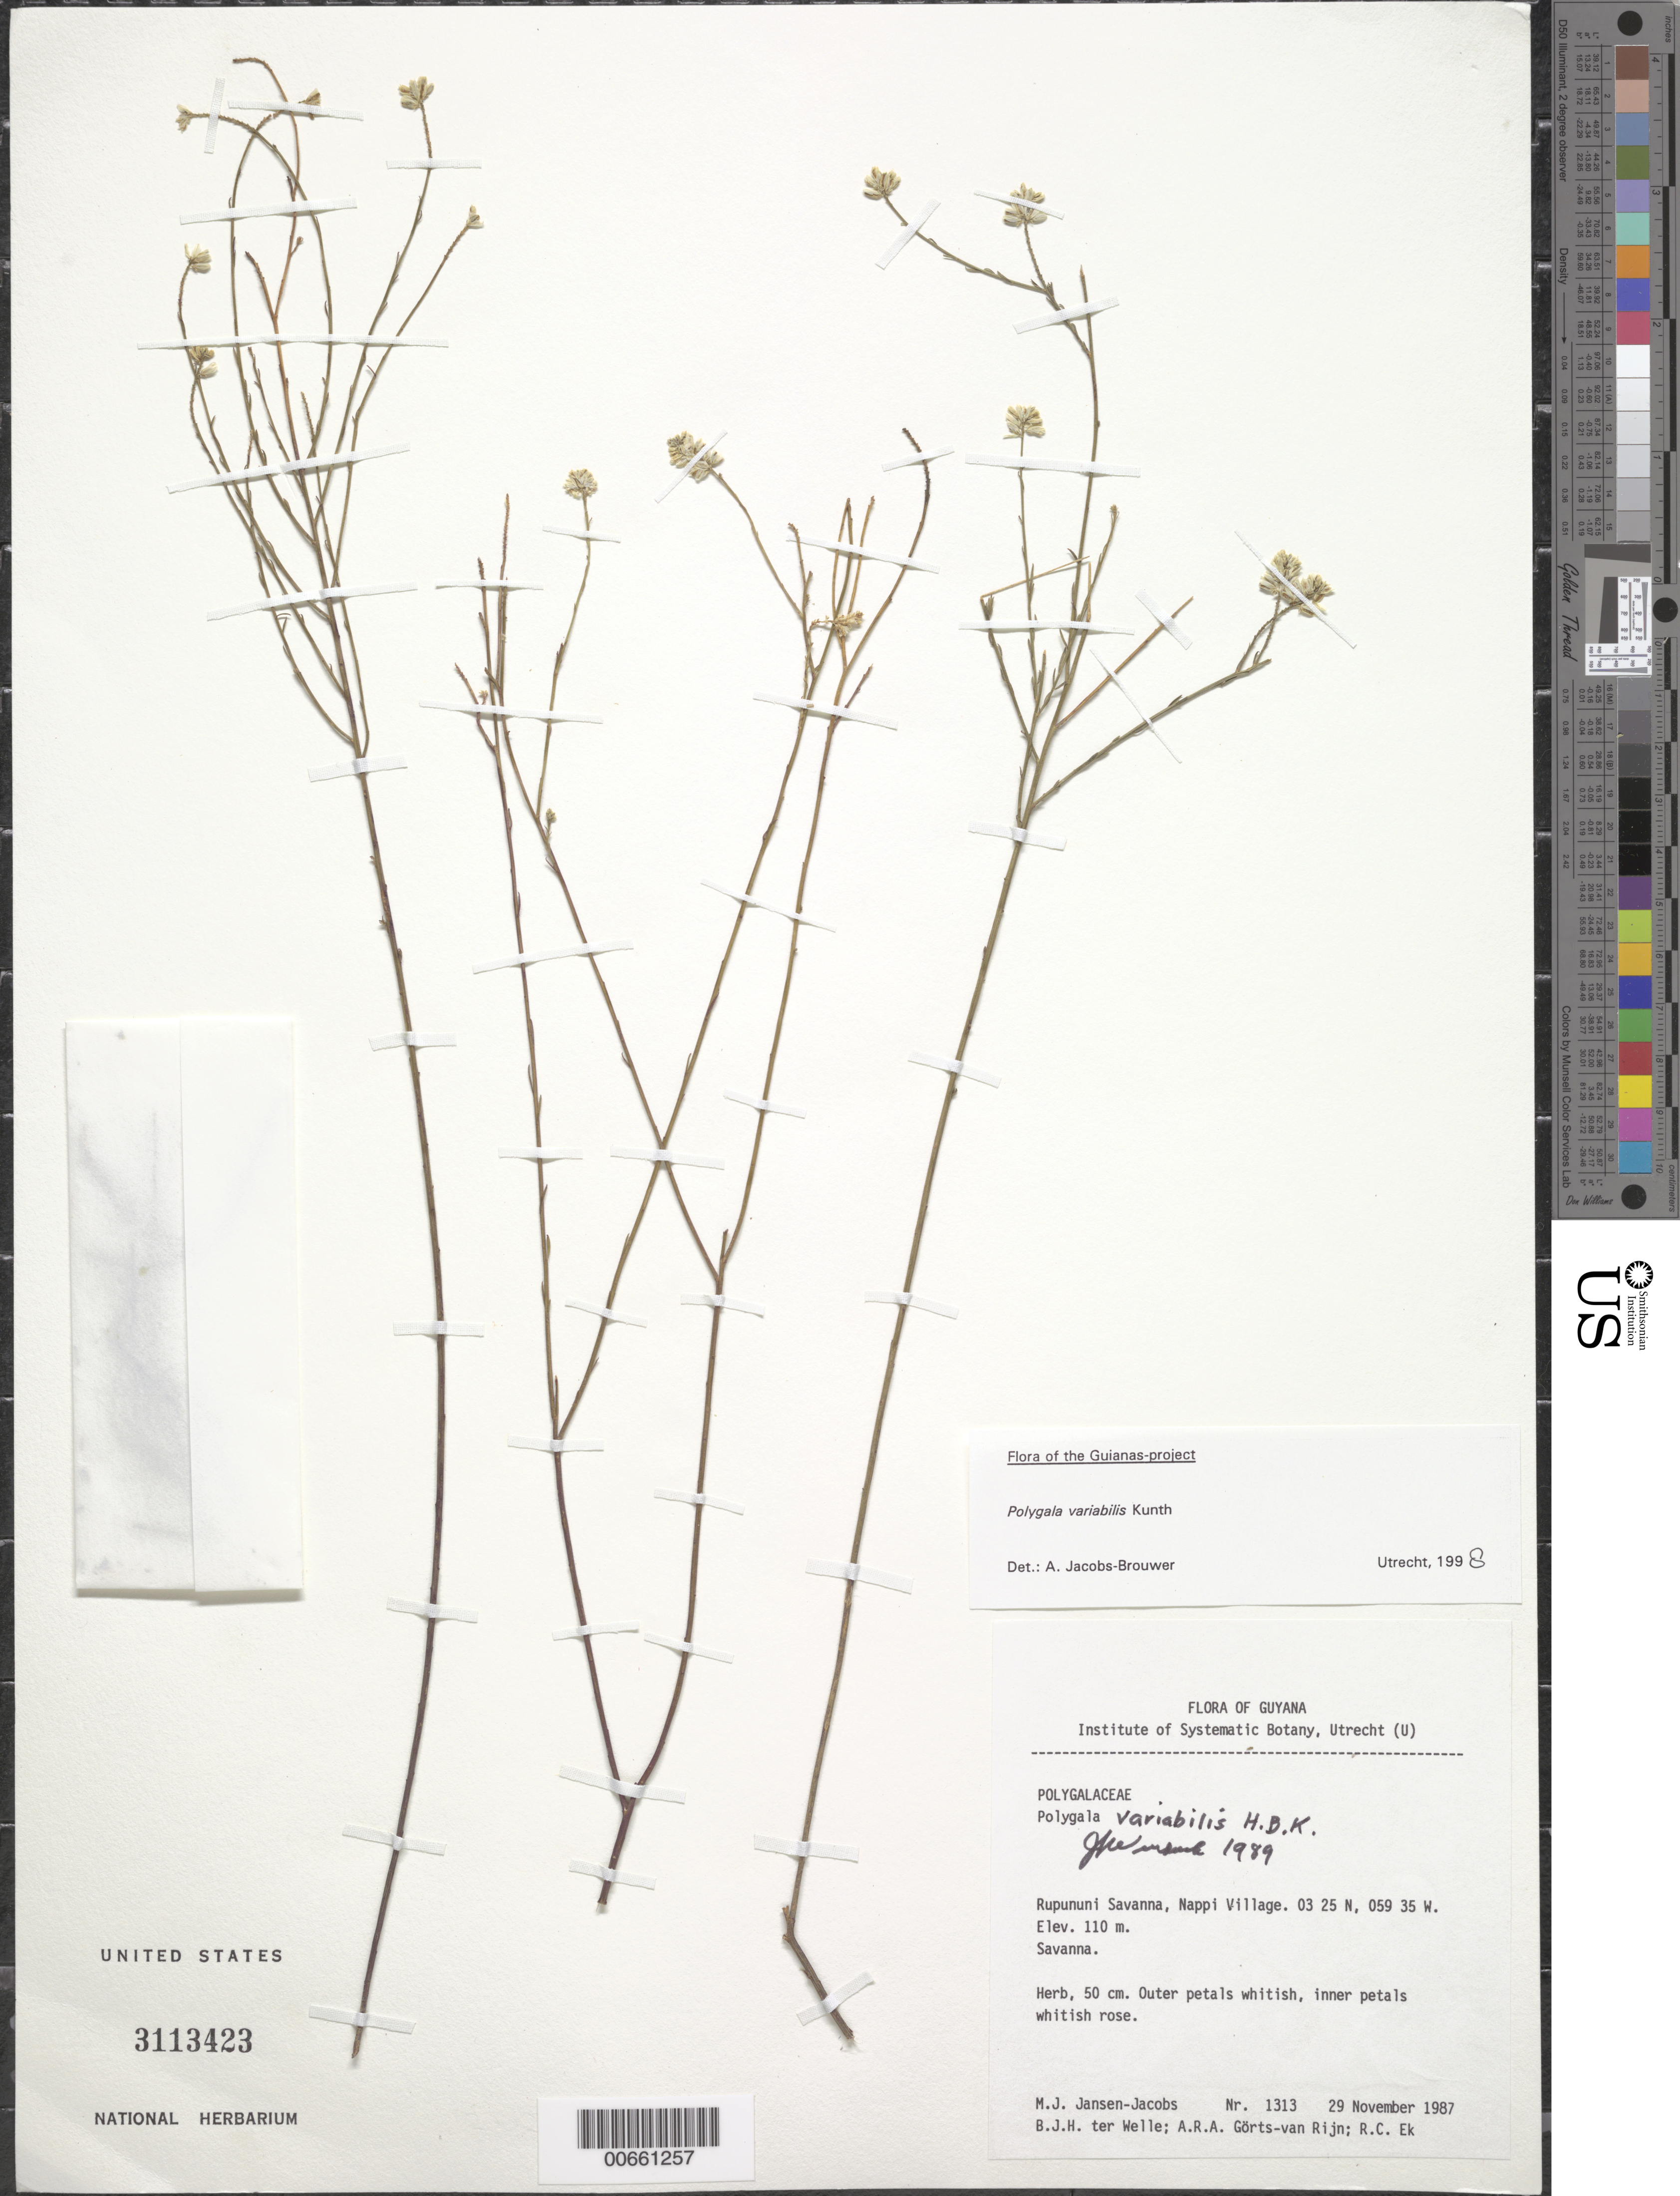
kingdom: Plantae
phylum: Tracheophyta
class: Magnoliopsida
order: Fabales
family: Polygalaceae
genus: Polygala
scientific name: Polygala variabilis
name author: Kunth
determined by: Jacobs-Brouwer, A.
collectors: M. J. Jansen-Jacobs, B. Welle, A. .R. A. Görts-van Rijn & R. C. Ek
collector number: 1313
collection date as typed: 29-Nov-87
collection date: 1987-11-29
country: Guyana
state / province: U. Takutu-U. Essequibo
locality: Nappi Village, Rupununi Savanna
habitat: Savanna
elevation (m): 110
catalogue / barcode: US 3113423